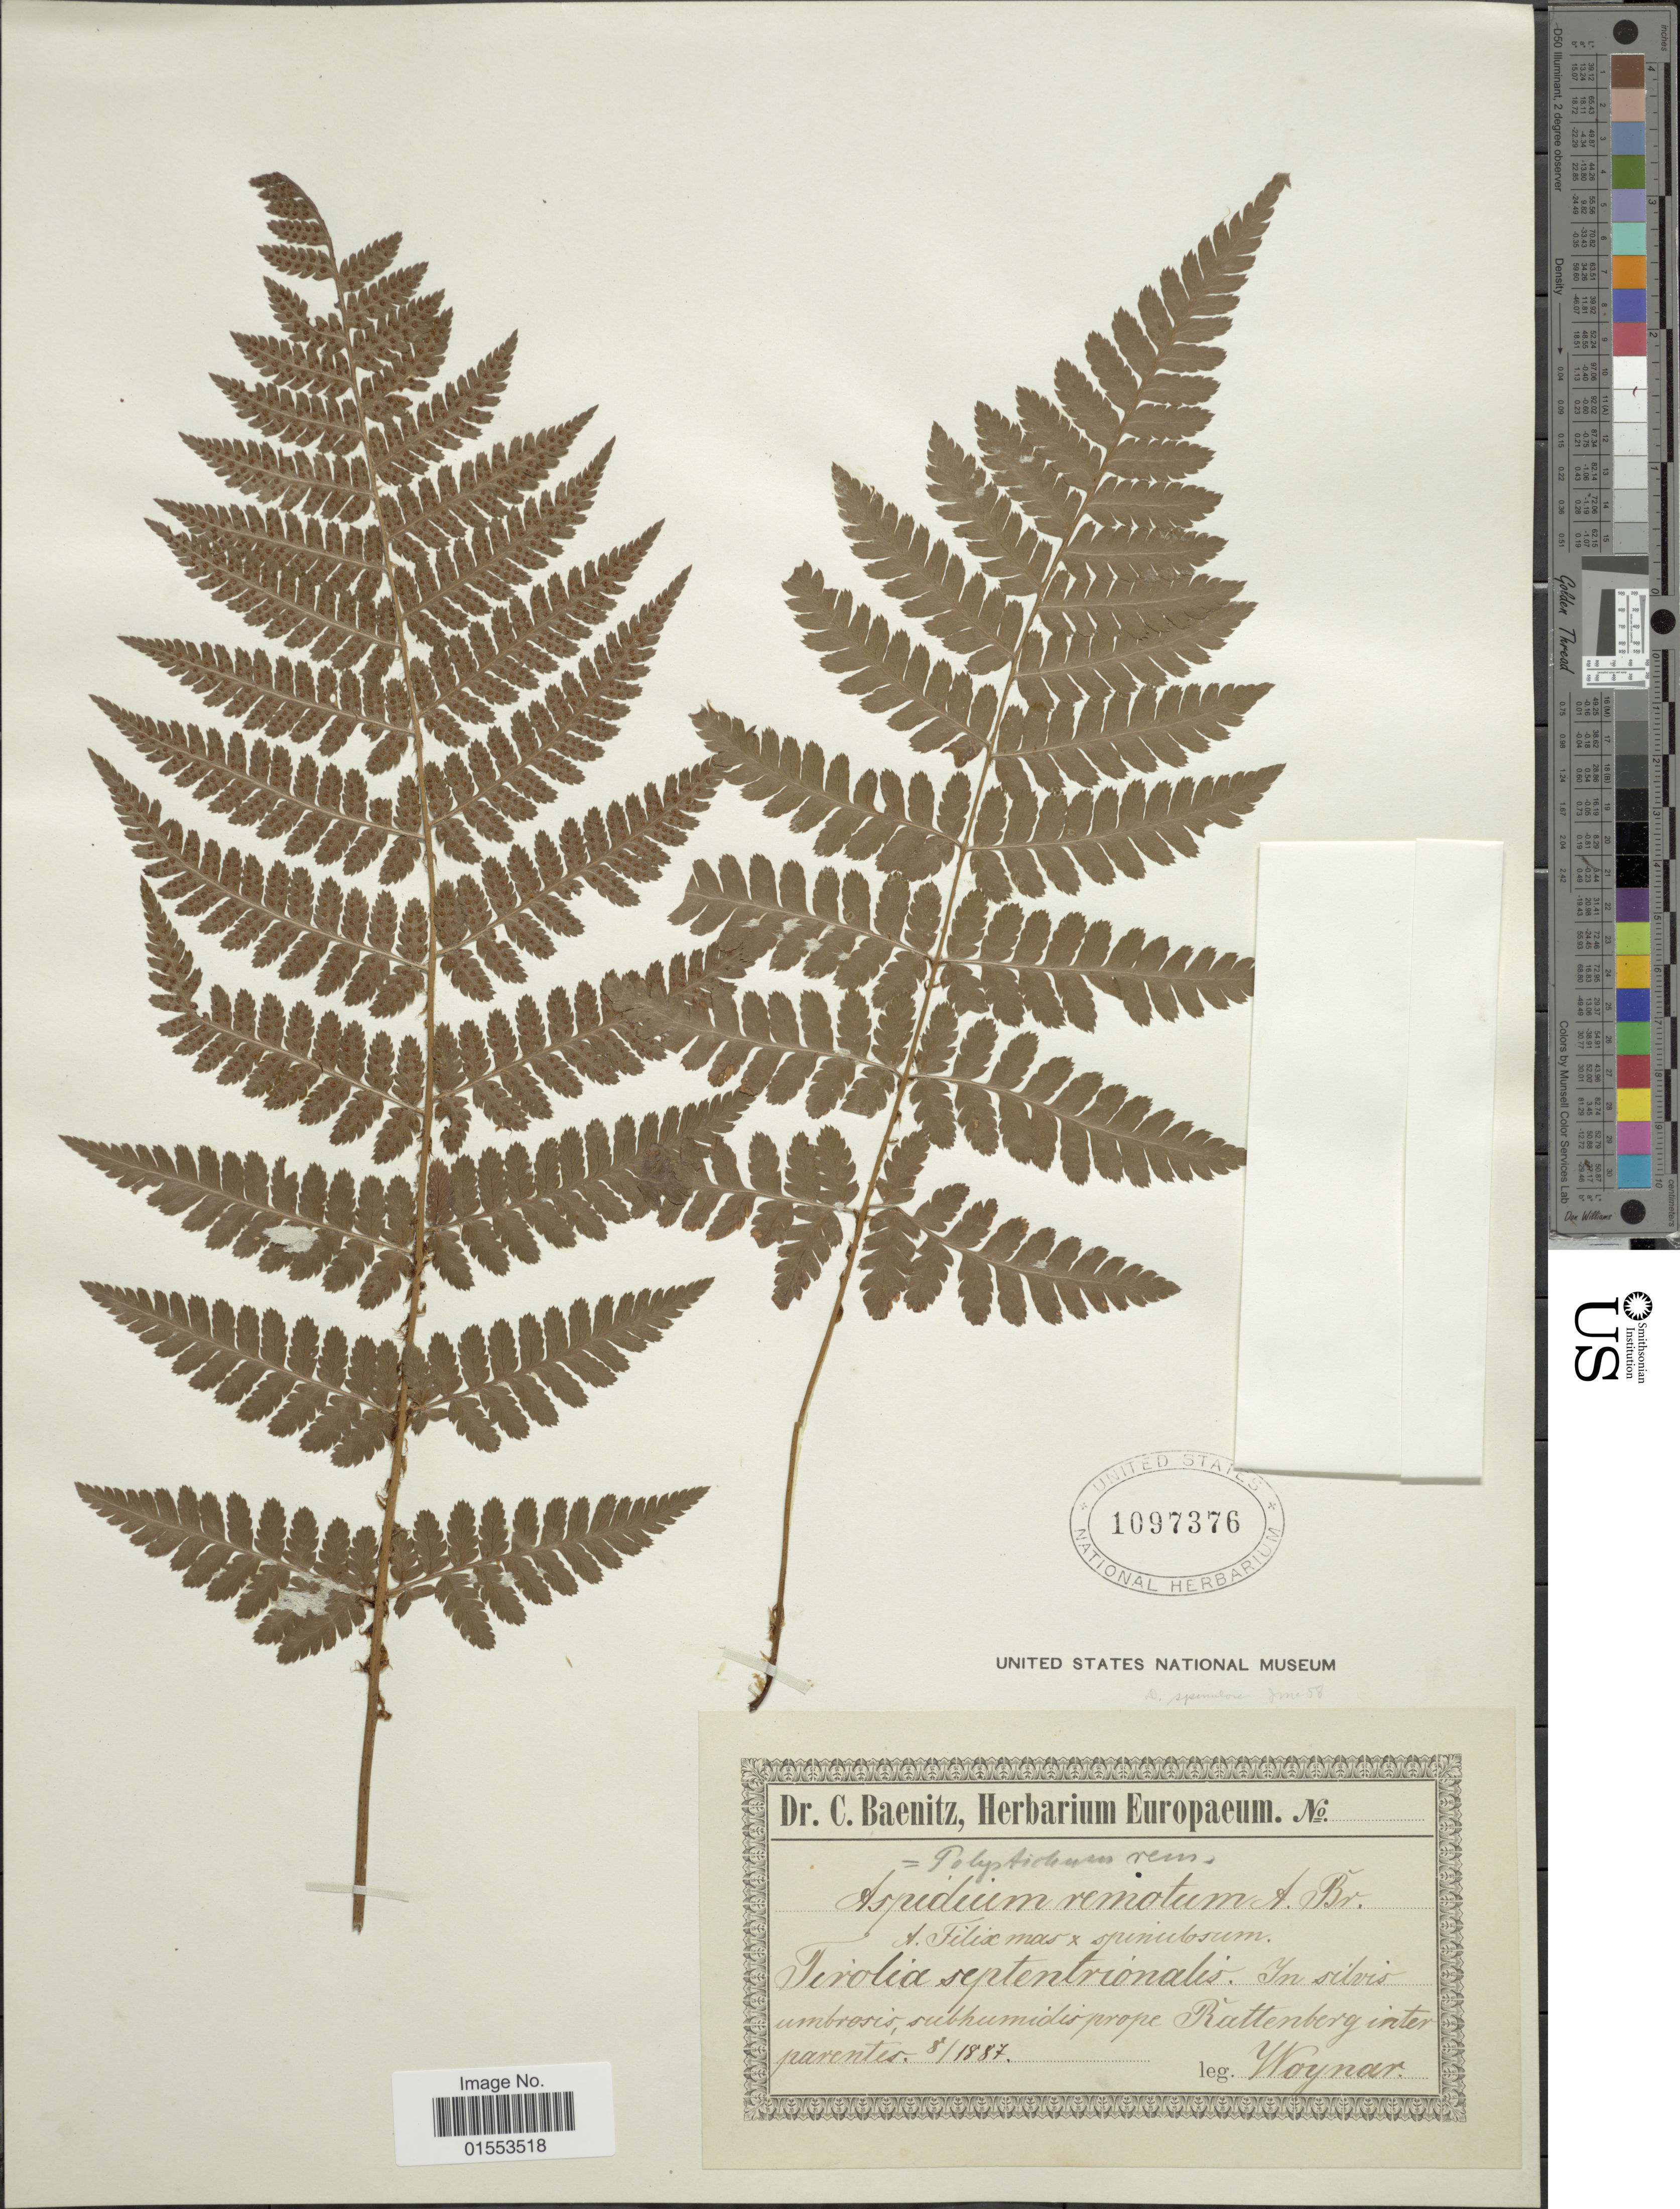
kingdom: Plantae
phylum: Tracheophyta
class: Polypodiopsida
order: Polypodiales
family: Dryopteridaceae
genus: Dryopteris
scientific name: Dryopteris remota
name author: (A. Braun) Hayek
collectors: -. Woynar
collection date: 1887-08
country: Austria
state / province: Tirol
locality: Tirolia septentrionalis, In silvis umbrosis subhumidis prope Rattenberg inter parentes.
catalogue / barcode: US 1097376